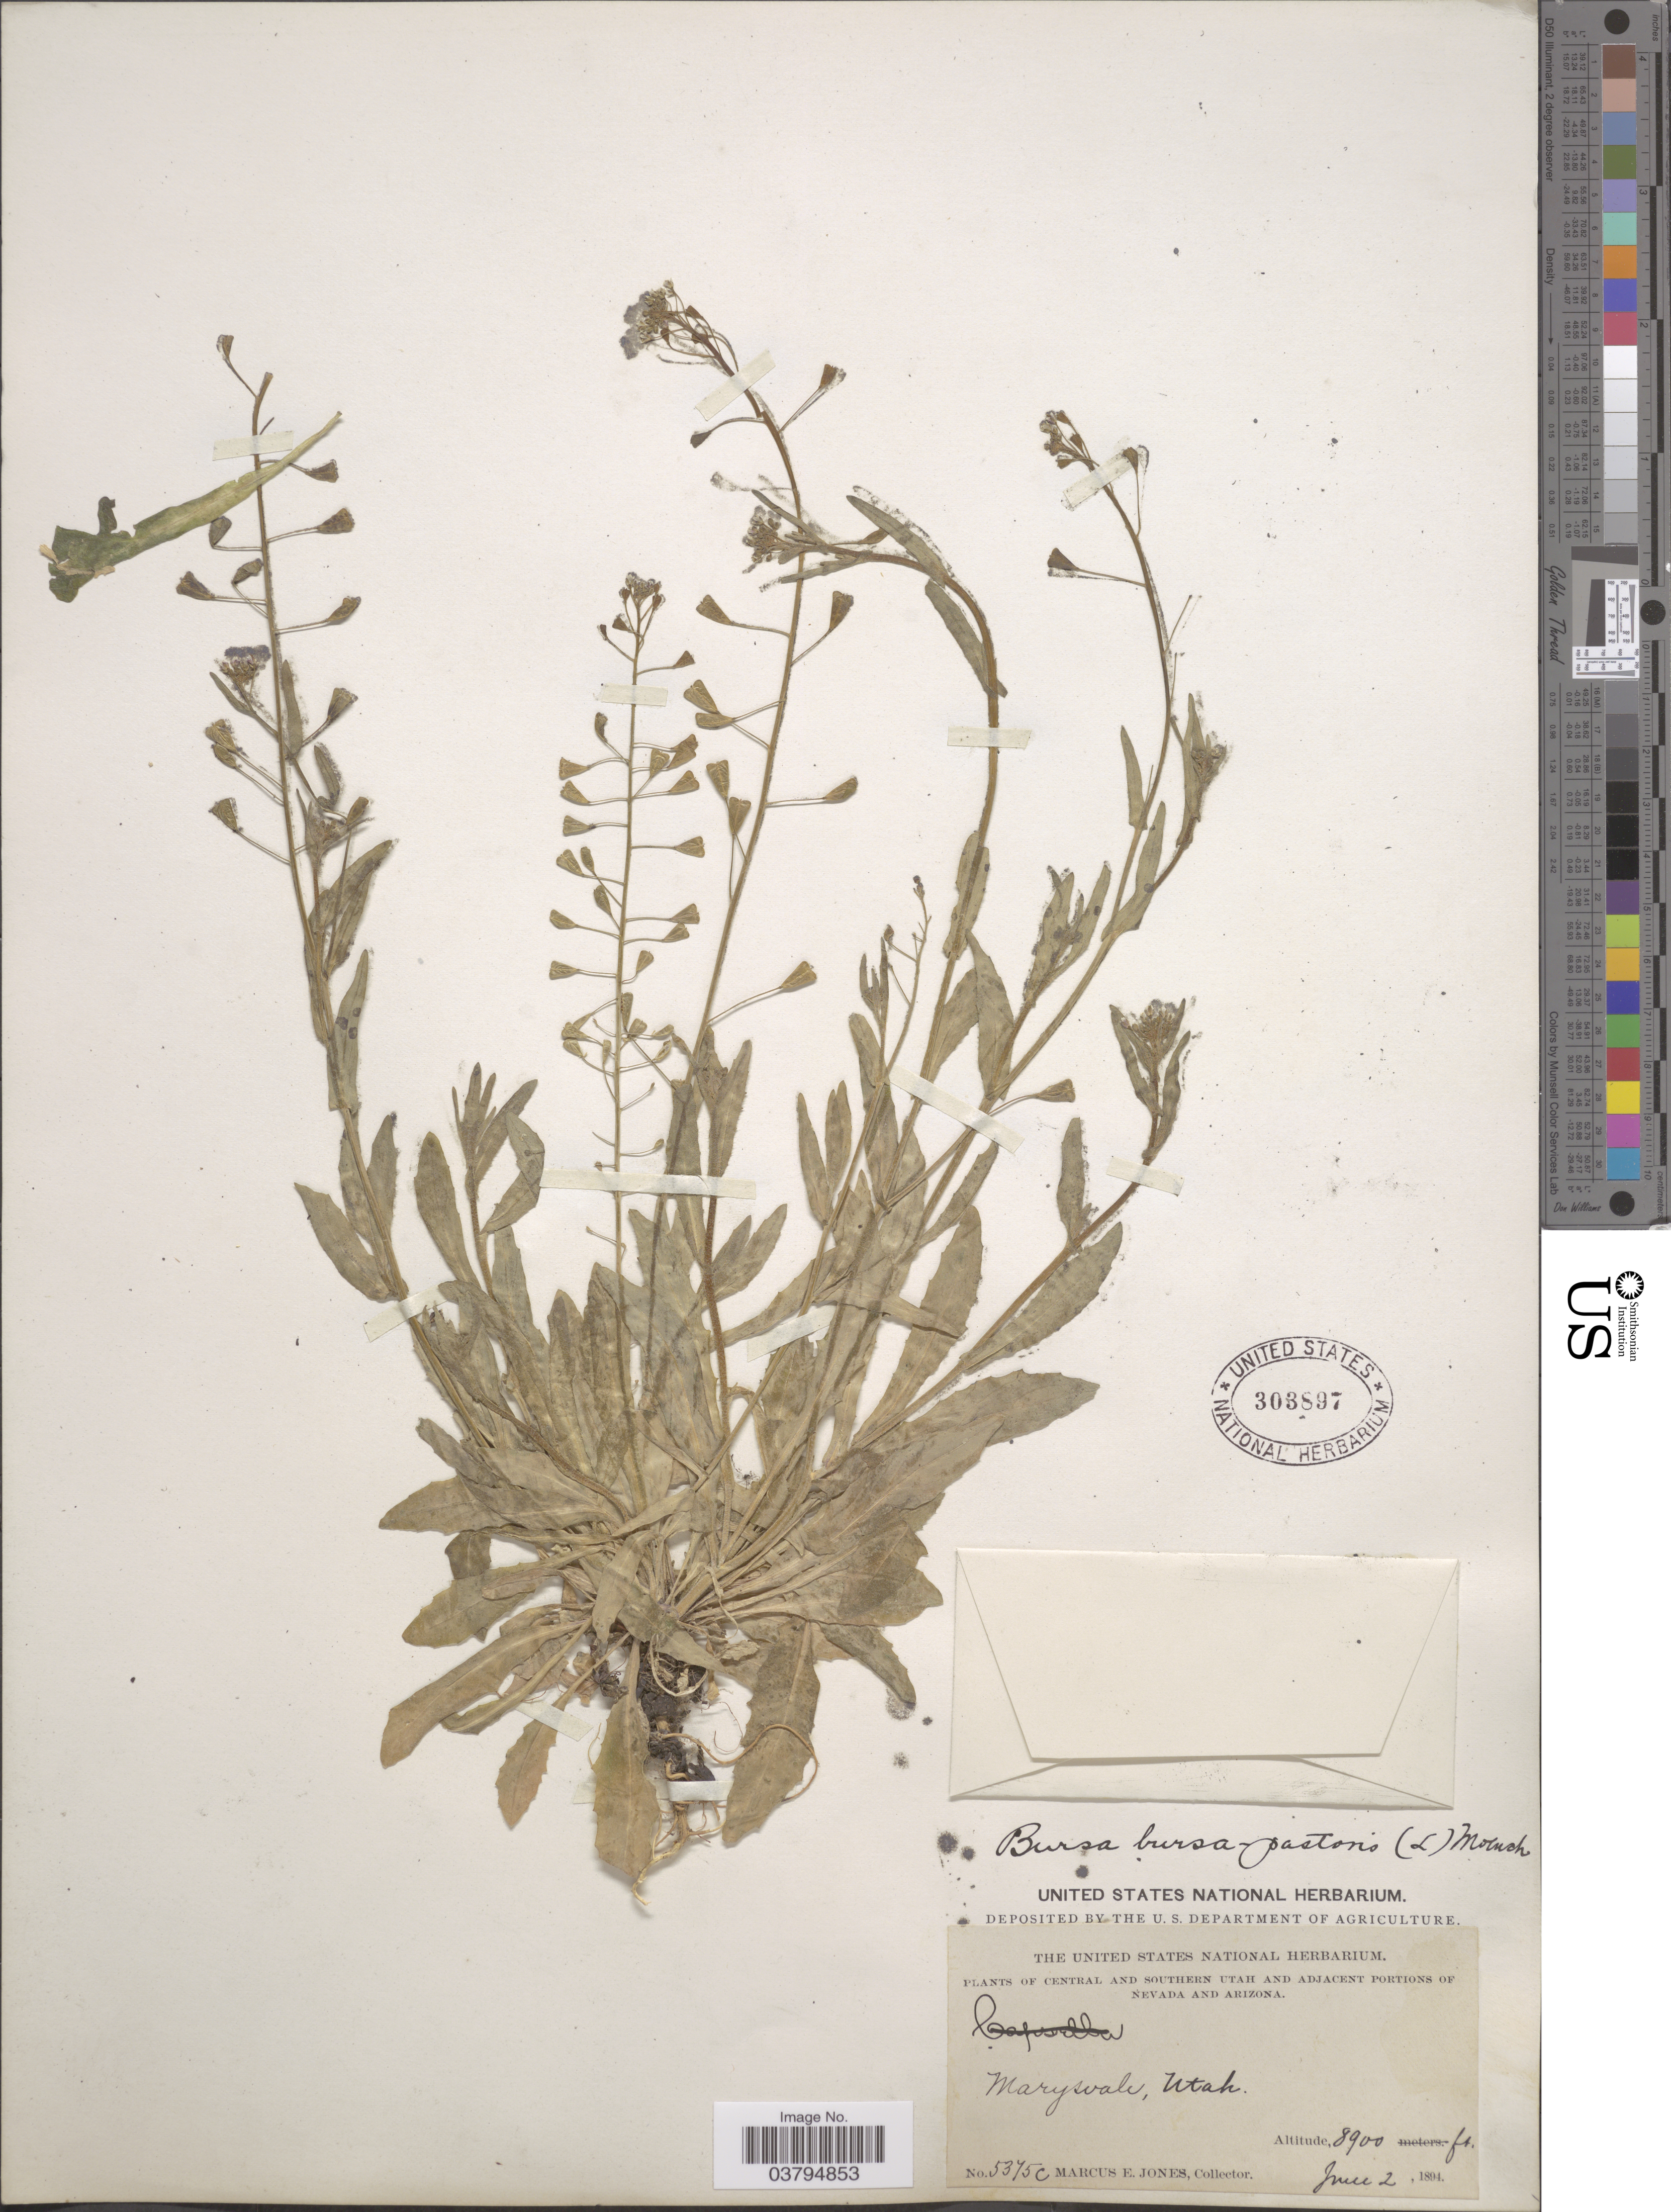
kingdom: Plantae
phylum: Tracheophyta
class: Magnoliopsida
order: Brassicales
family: Brassicaceae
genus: Capsella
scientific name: Capsella bursa-pastoris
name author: (L.) Medik.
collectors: M. E. Jones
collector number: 5375c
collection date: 1894-06-02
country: United States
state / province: Utah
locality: Central and Southern Utah. Marysvale.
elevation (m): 2713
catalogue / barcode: US 303897